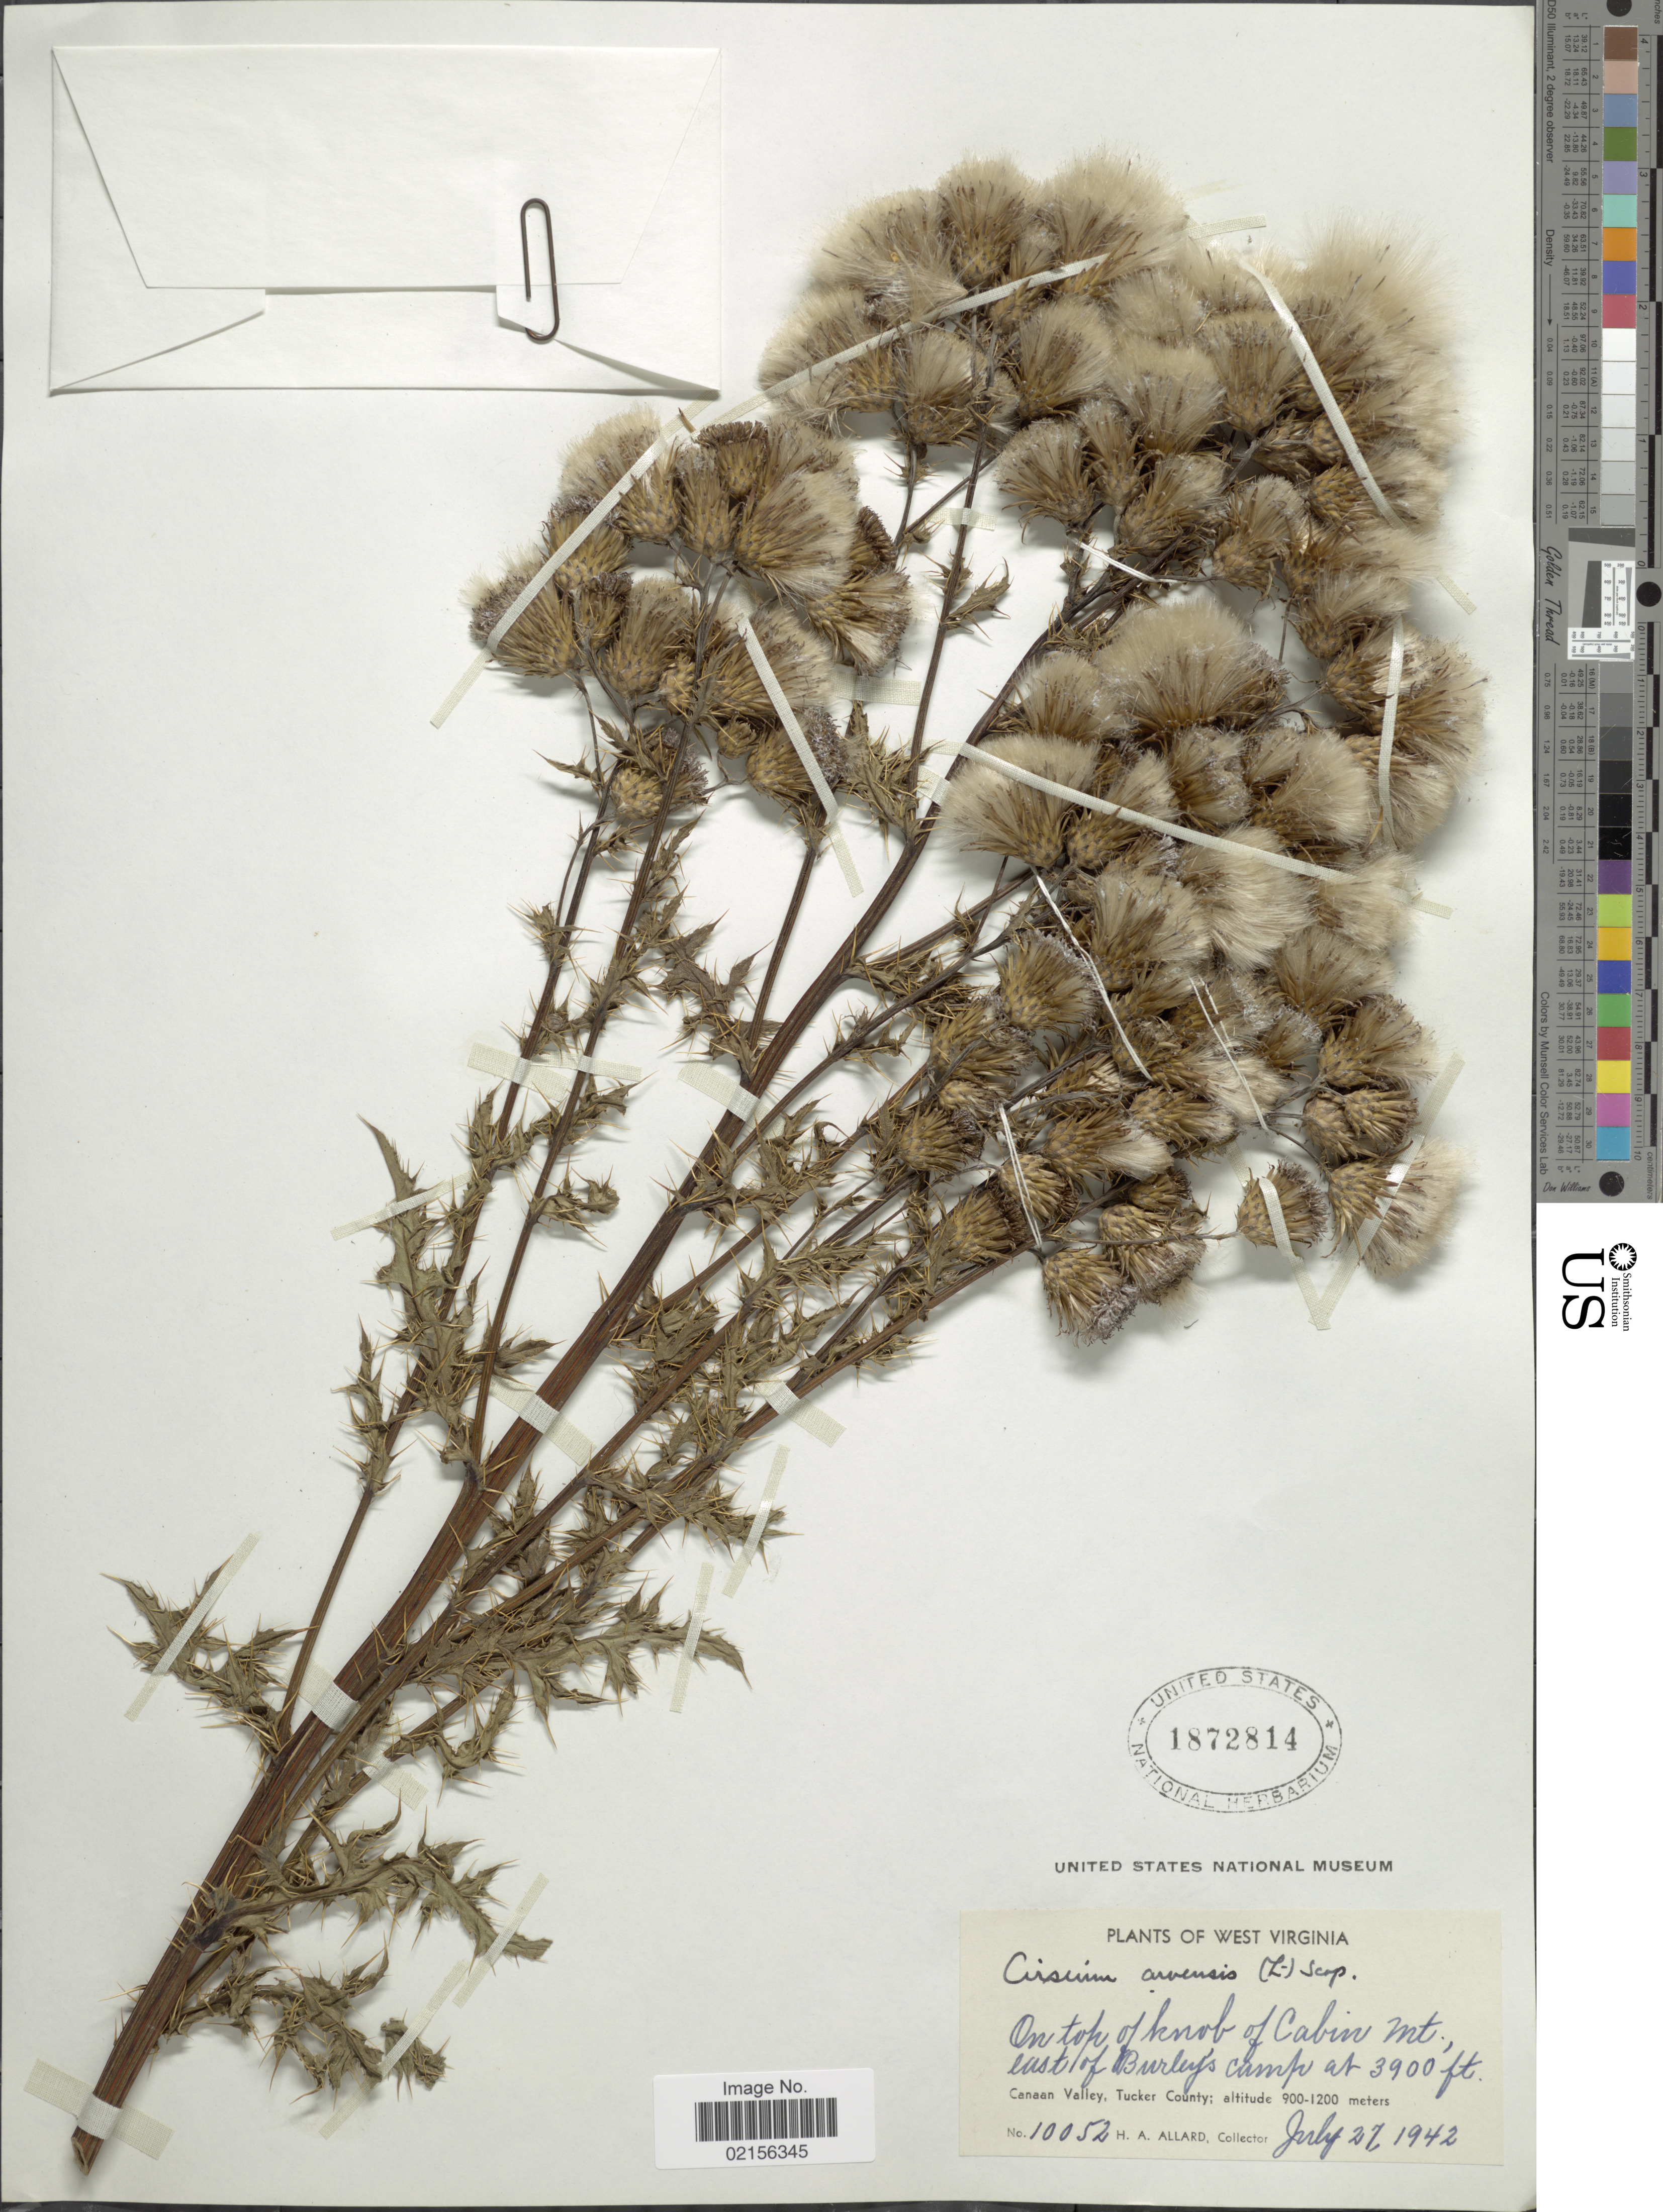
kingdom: Plantae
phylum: Tracheophyta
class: Magnoliopsida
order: Asterales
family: Asteraceae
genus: Cirsium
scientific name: Cirsium arvense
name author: (L.) Scop.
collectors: H. A. Allard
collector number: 10052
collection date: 1942-07-27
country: United States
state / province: West Virginia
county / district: Tucker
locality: On top of knob of Cabin Mt. east of Burley's camp, Canaan Valley, Tucker County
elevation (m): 900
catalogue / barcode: US 1872814